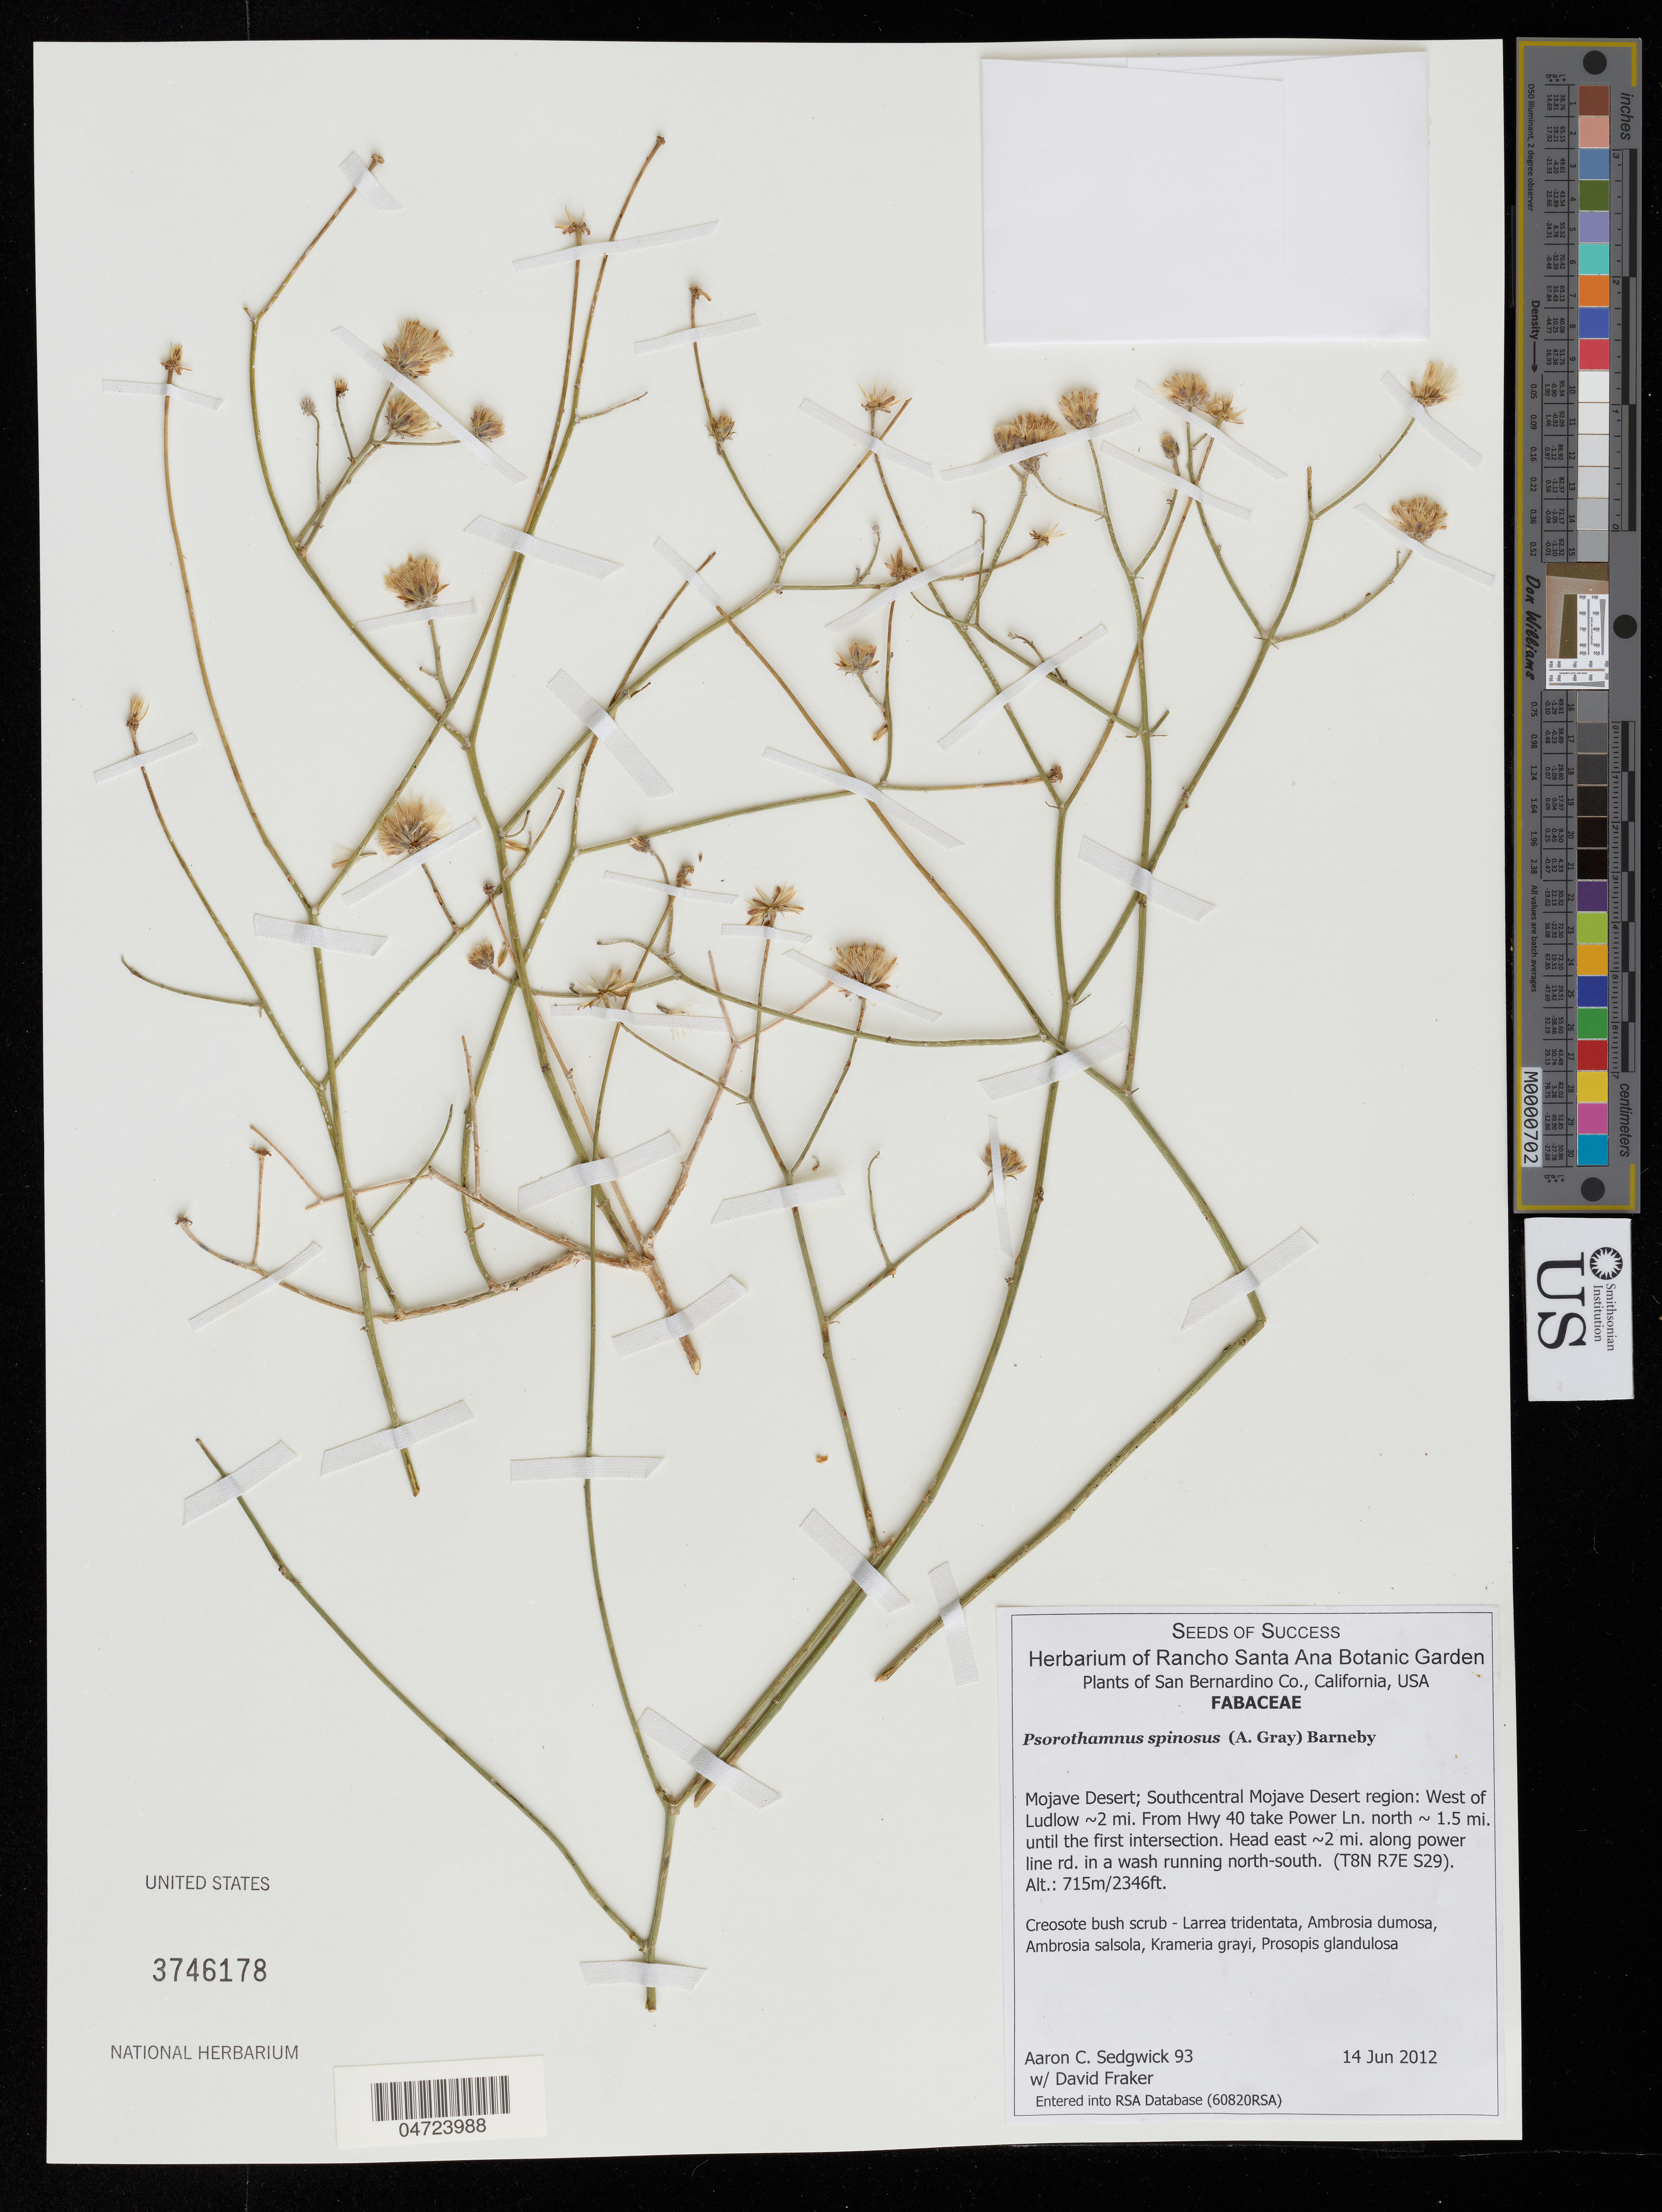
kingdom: Plantae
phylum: Tracheophyta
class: Magnoliopsida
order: Fabales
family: Fabaceae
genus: Psorothamnus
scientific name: Psorothamnus spinosus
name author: (A. Gray) Barneby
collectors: A. Sedgwick & D. Fraker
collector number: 93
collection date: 2012-06-14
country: United States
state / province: California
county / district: San Bernardino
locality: San Bernardino Co. Mojave Desert; Southcentral Mojave Desert region: West of Ludlow ~2 mi. From Hwy 40 take Power Ln. north ~ 1.5 mi. line rd. in a wash running north-south (T8N R7E S29).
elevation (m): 715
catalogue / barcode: US 3746178